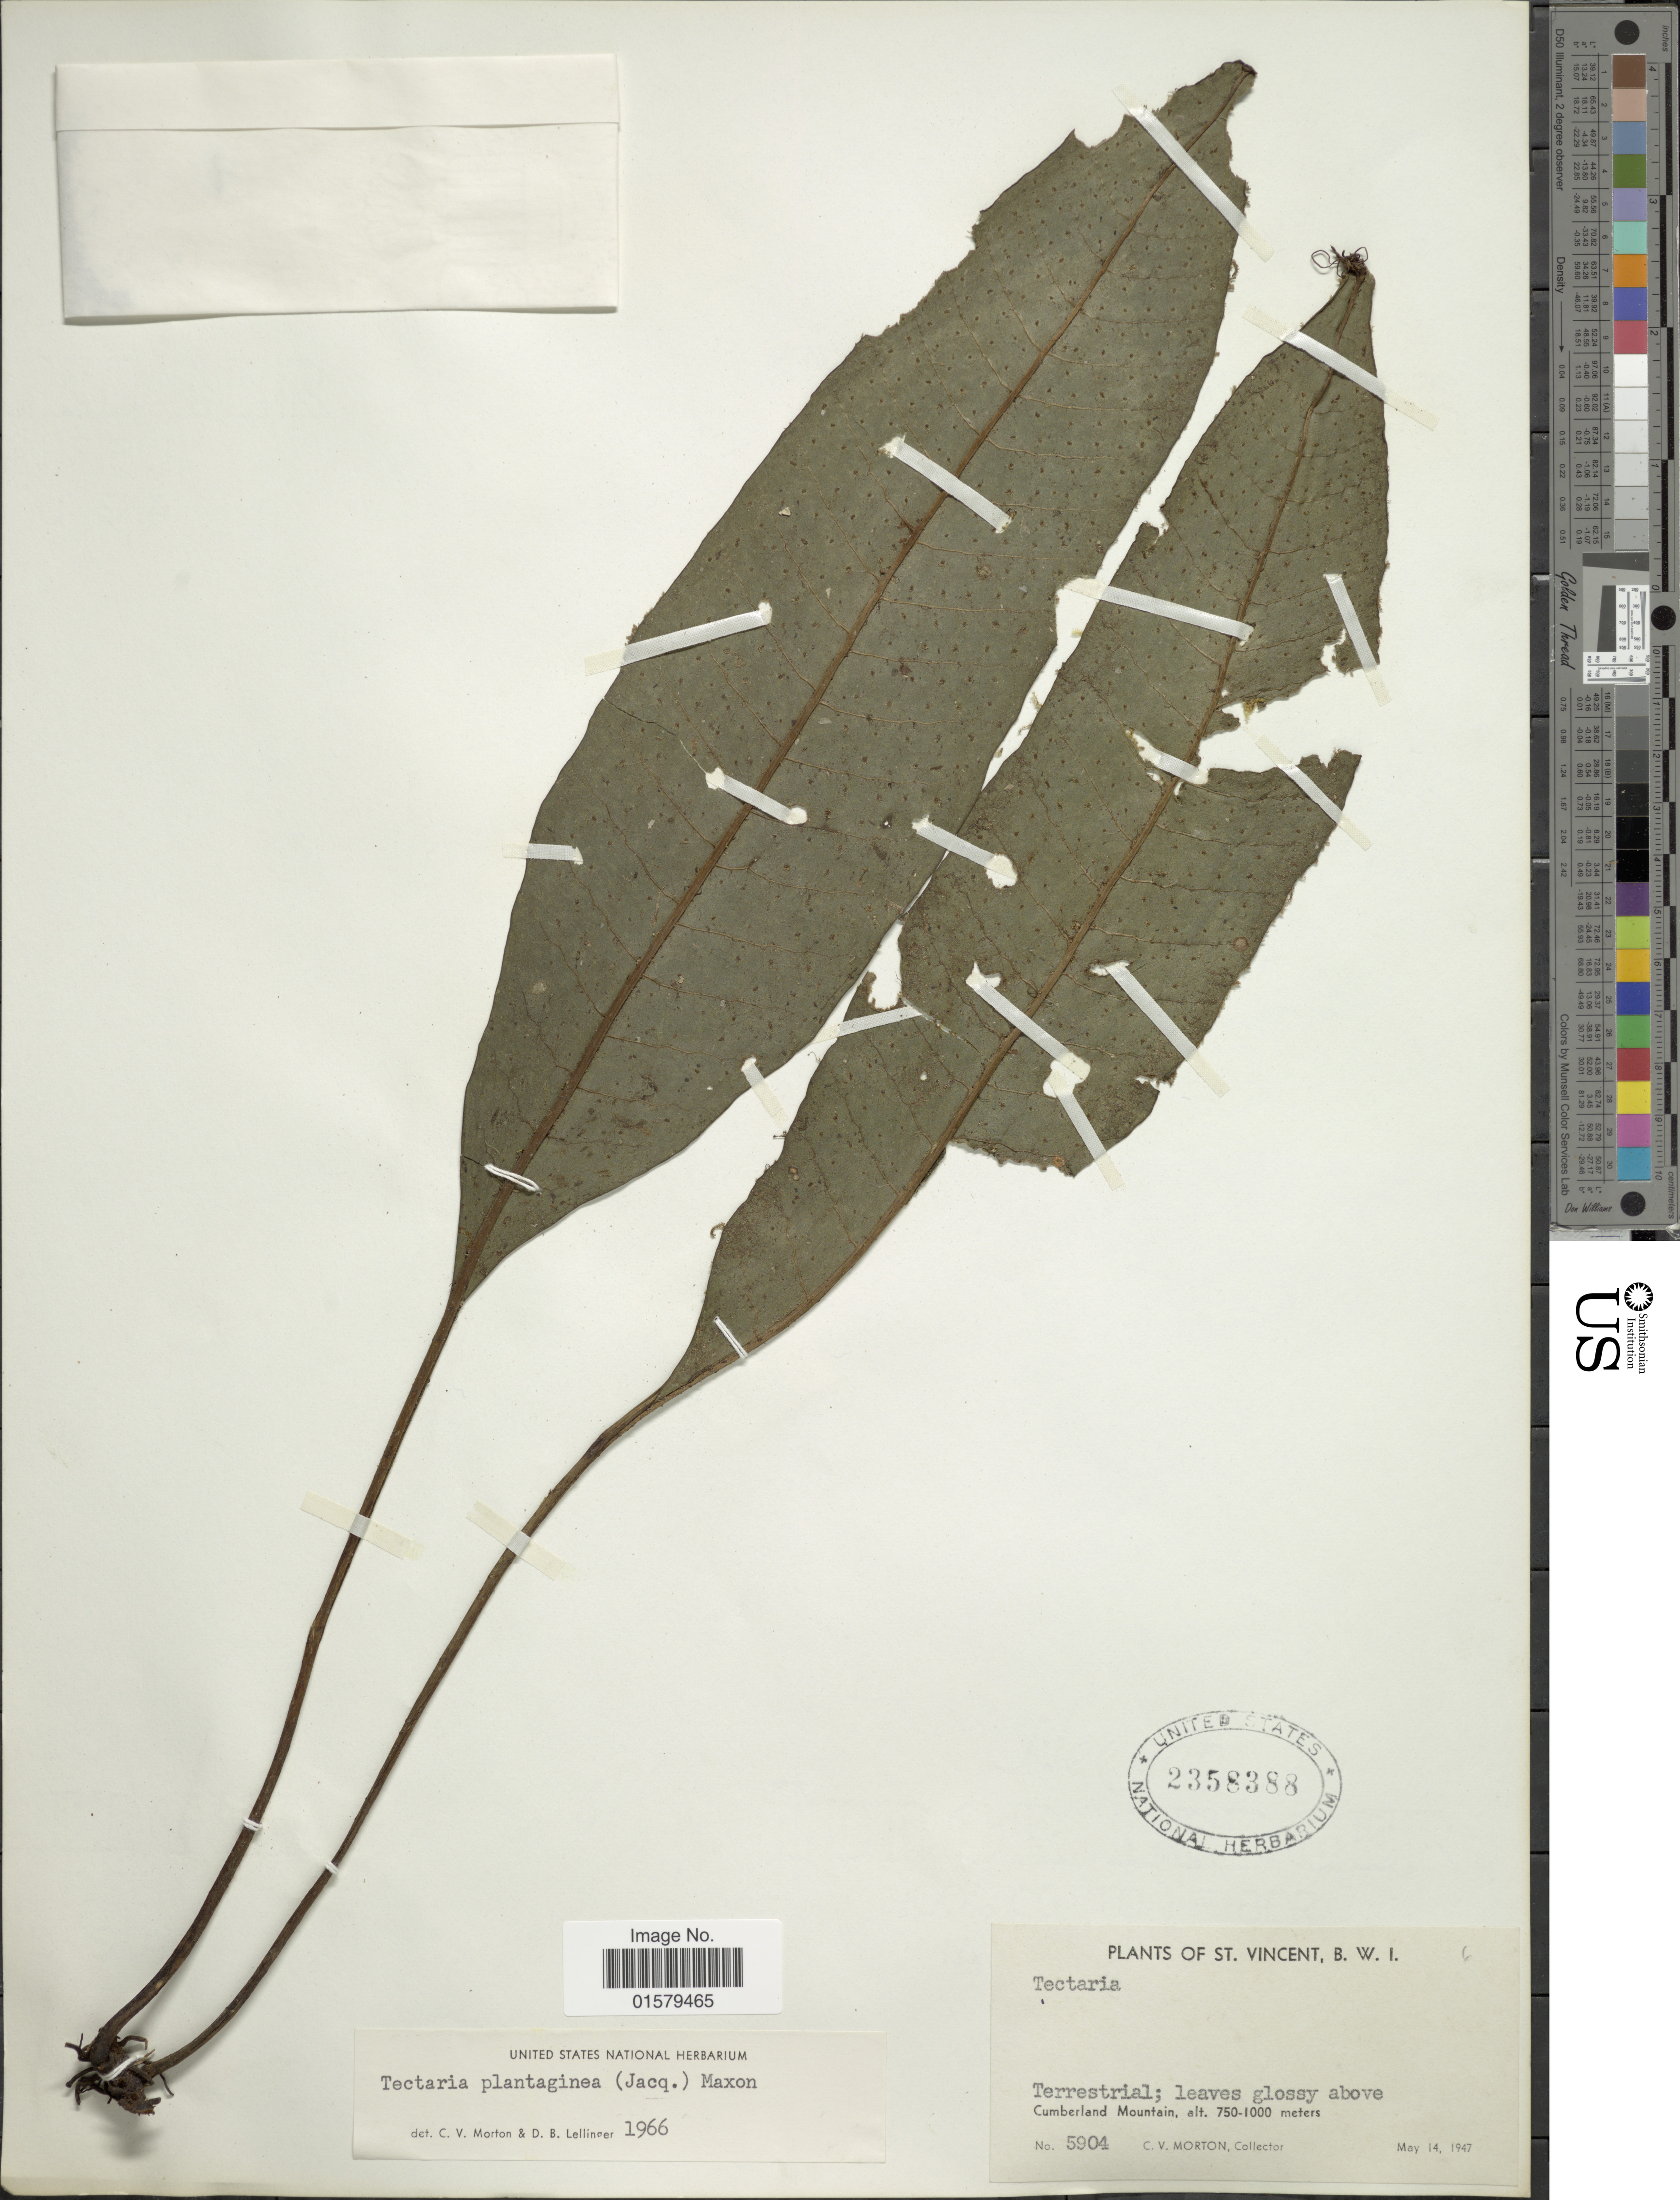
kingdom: Plantae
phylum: Tracheophyta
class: Polypodiopsida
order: Polypodiales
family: Tectariaceae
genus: Tectaria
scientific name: Tectaria plantaginea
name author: (Jacq.) Maxon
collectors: C. V. Morton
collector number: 5904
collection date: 1947-05-14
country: St. Vincent - Grenadines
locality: St. Vincent, Cumberland Mountain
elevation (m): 750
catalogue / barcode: US 2358388